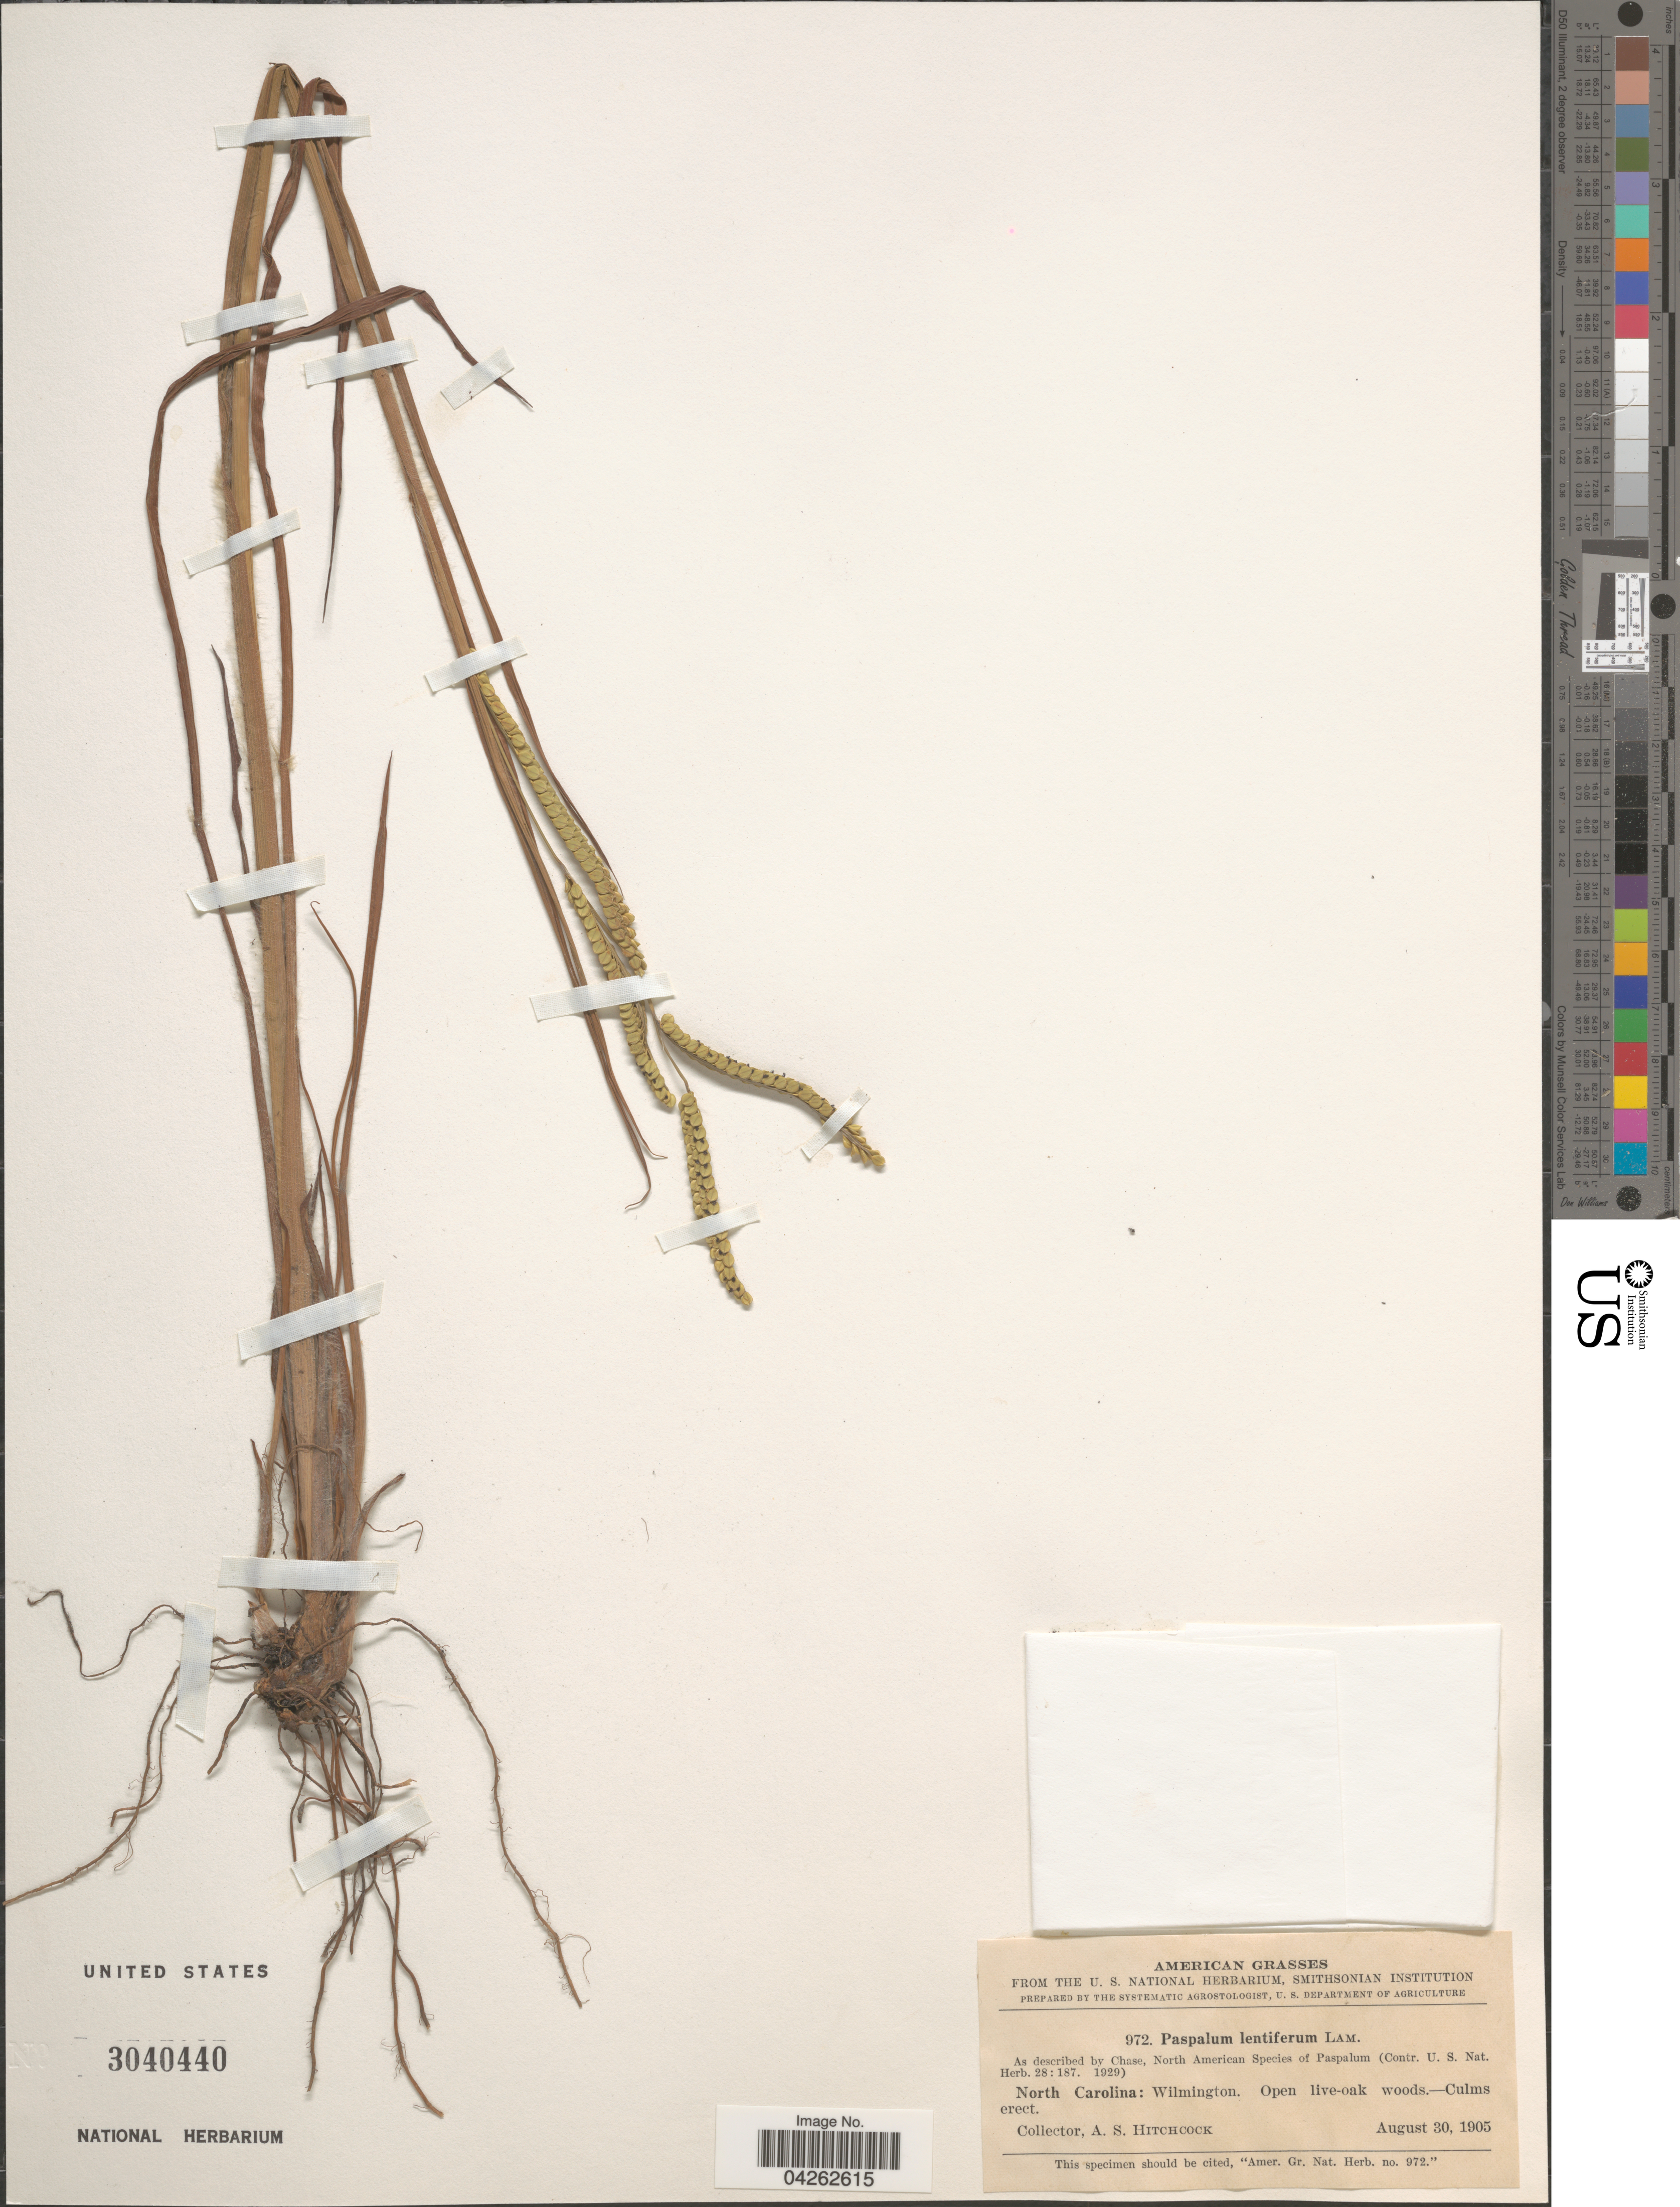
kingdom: Plantae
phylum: Tracheophyta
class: Liliopsida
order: Poales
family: Poaceae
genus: Paspalum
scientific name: Paspalum lentiferum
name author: Lam.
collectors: A. S. Hitchcock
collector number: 972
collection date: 1905-08-30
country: United States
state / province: North Carolina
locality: Wilmington.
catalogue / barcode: US 3040440